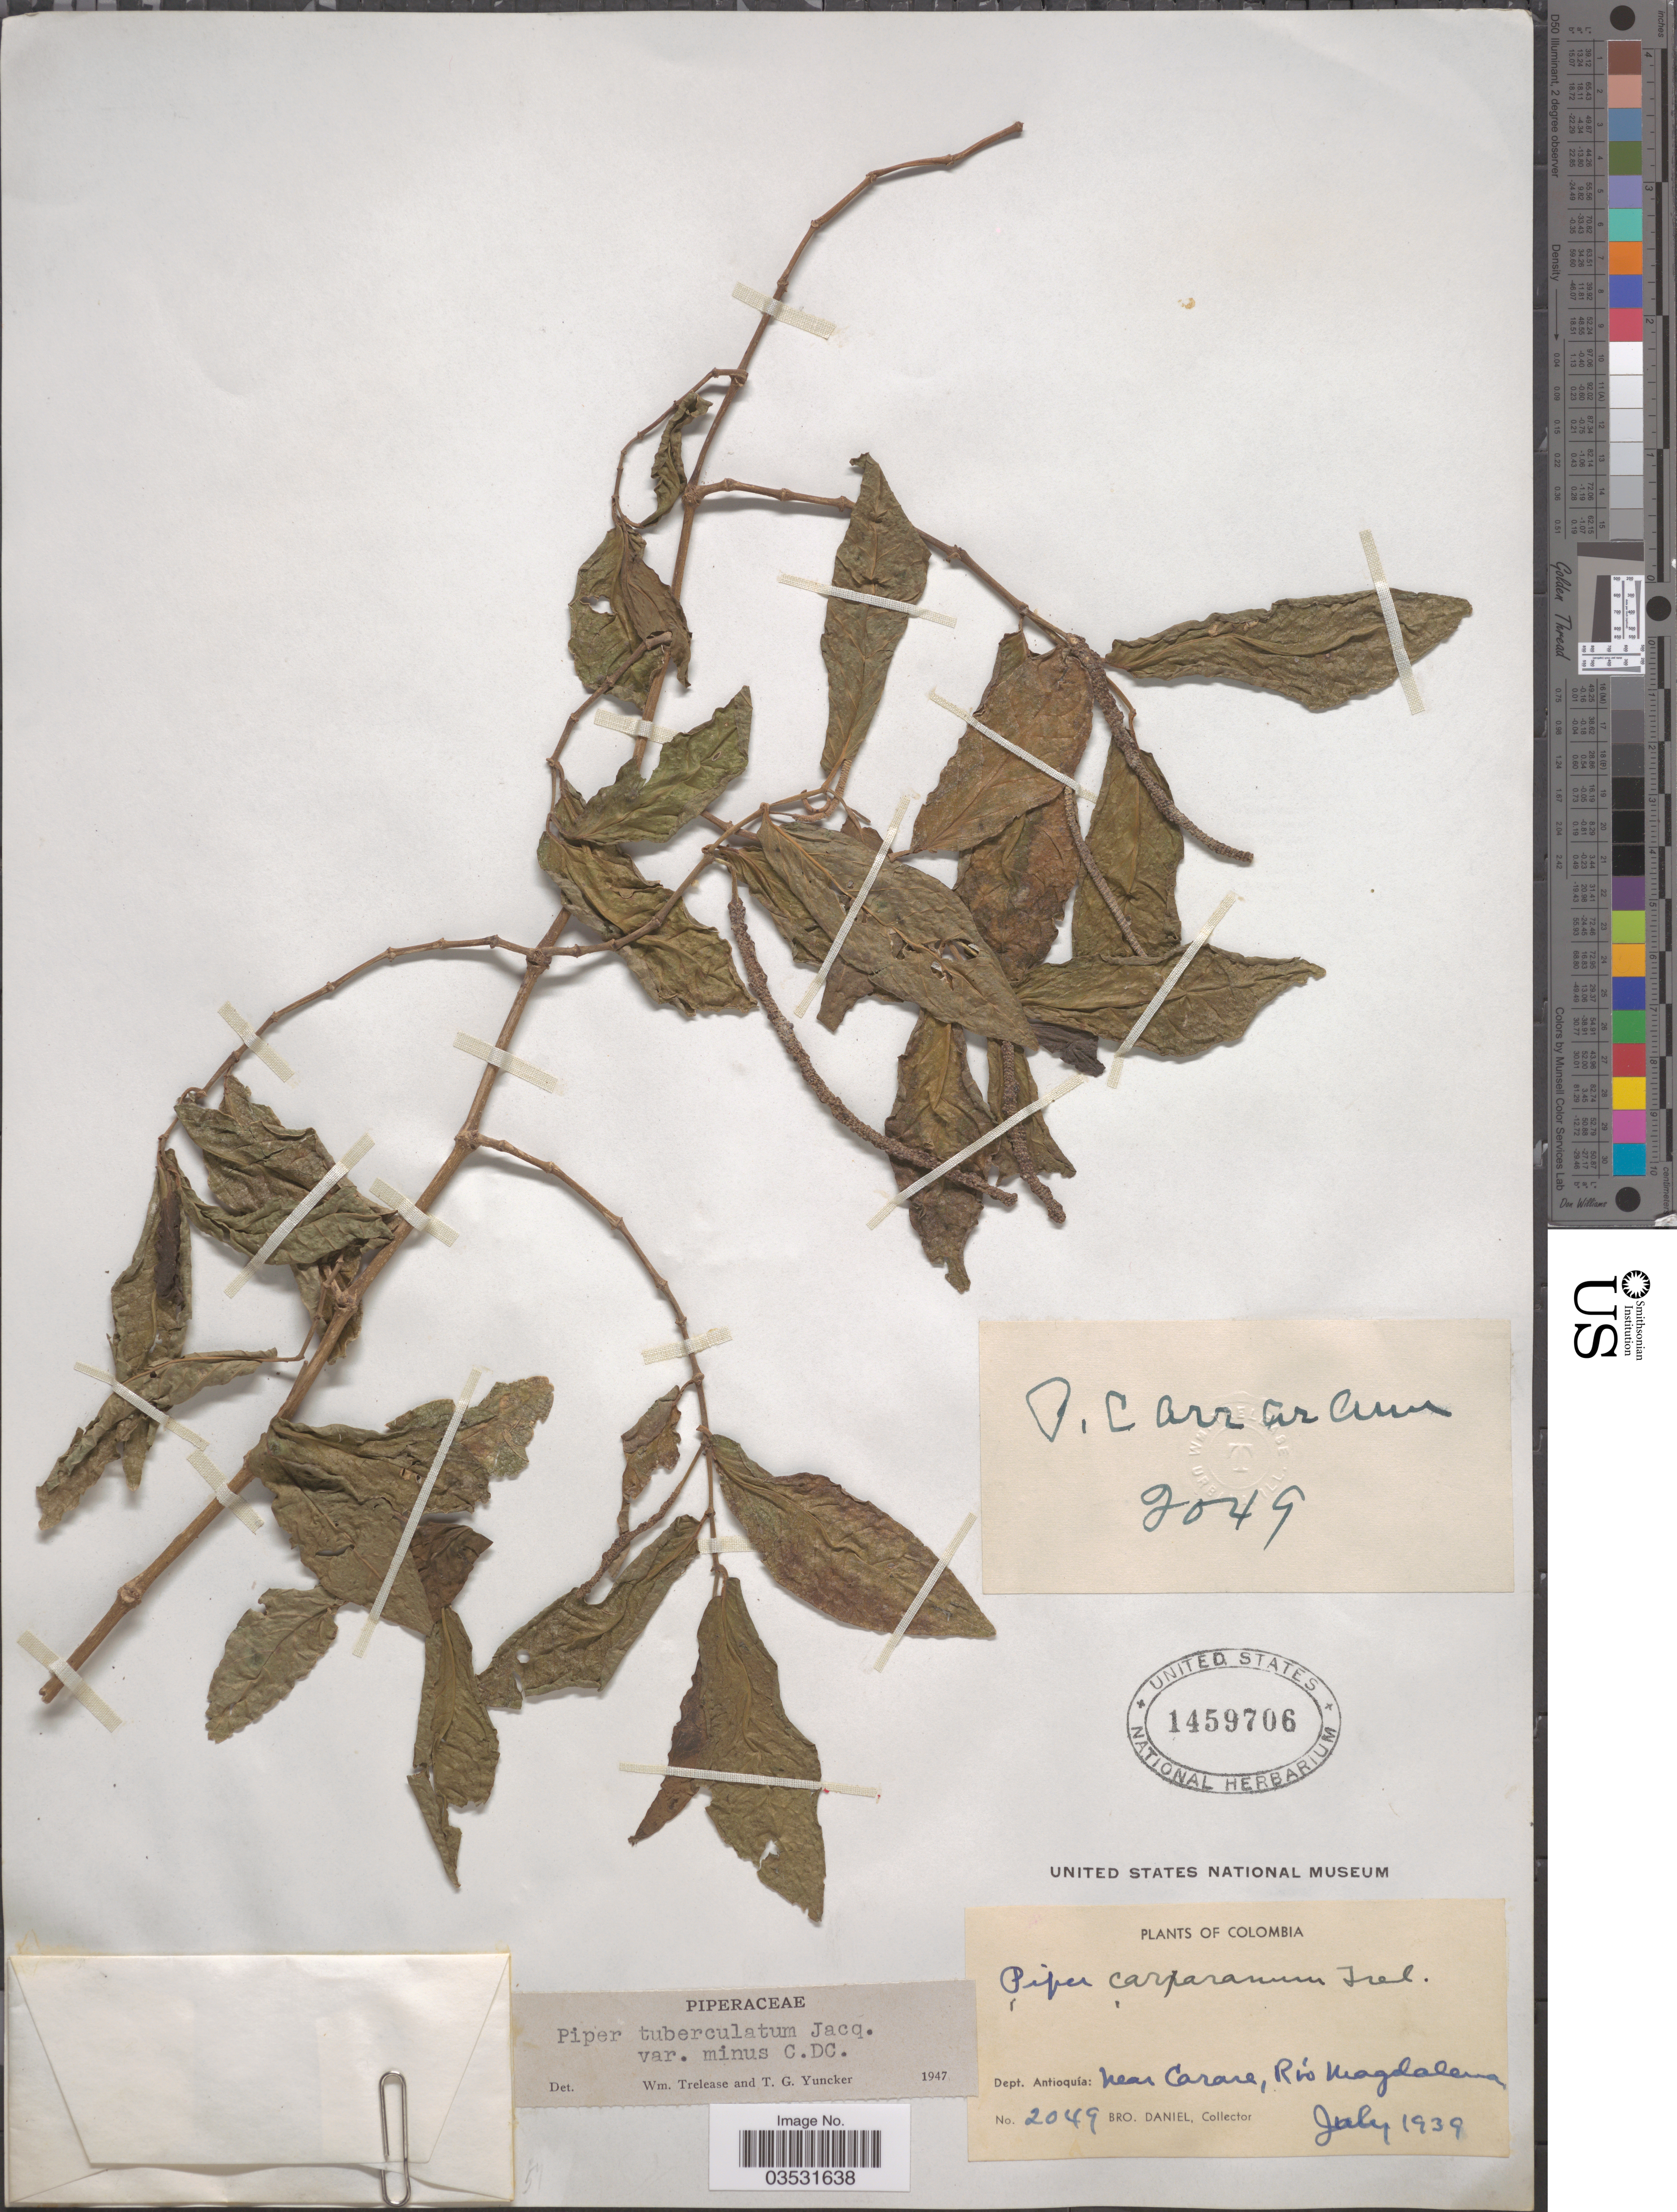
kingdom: Plantae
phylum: Tracheophyta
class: Magnoliopsida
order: Piperales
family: Piperaceae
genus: Piper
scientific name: Piper tuberculatum var. minus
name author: C. DC.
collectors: Bro. Daniel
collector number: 2049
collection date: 1939-07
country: Colombia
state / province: Antioquia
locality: Dept. Antioquía: Near Carare, Río Magdalena.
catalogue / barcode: US 1459706